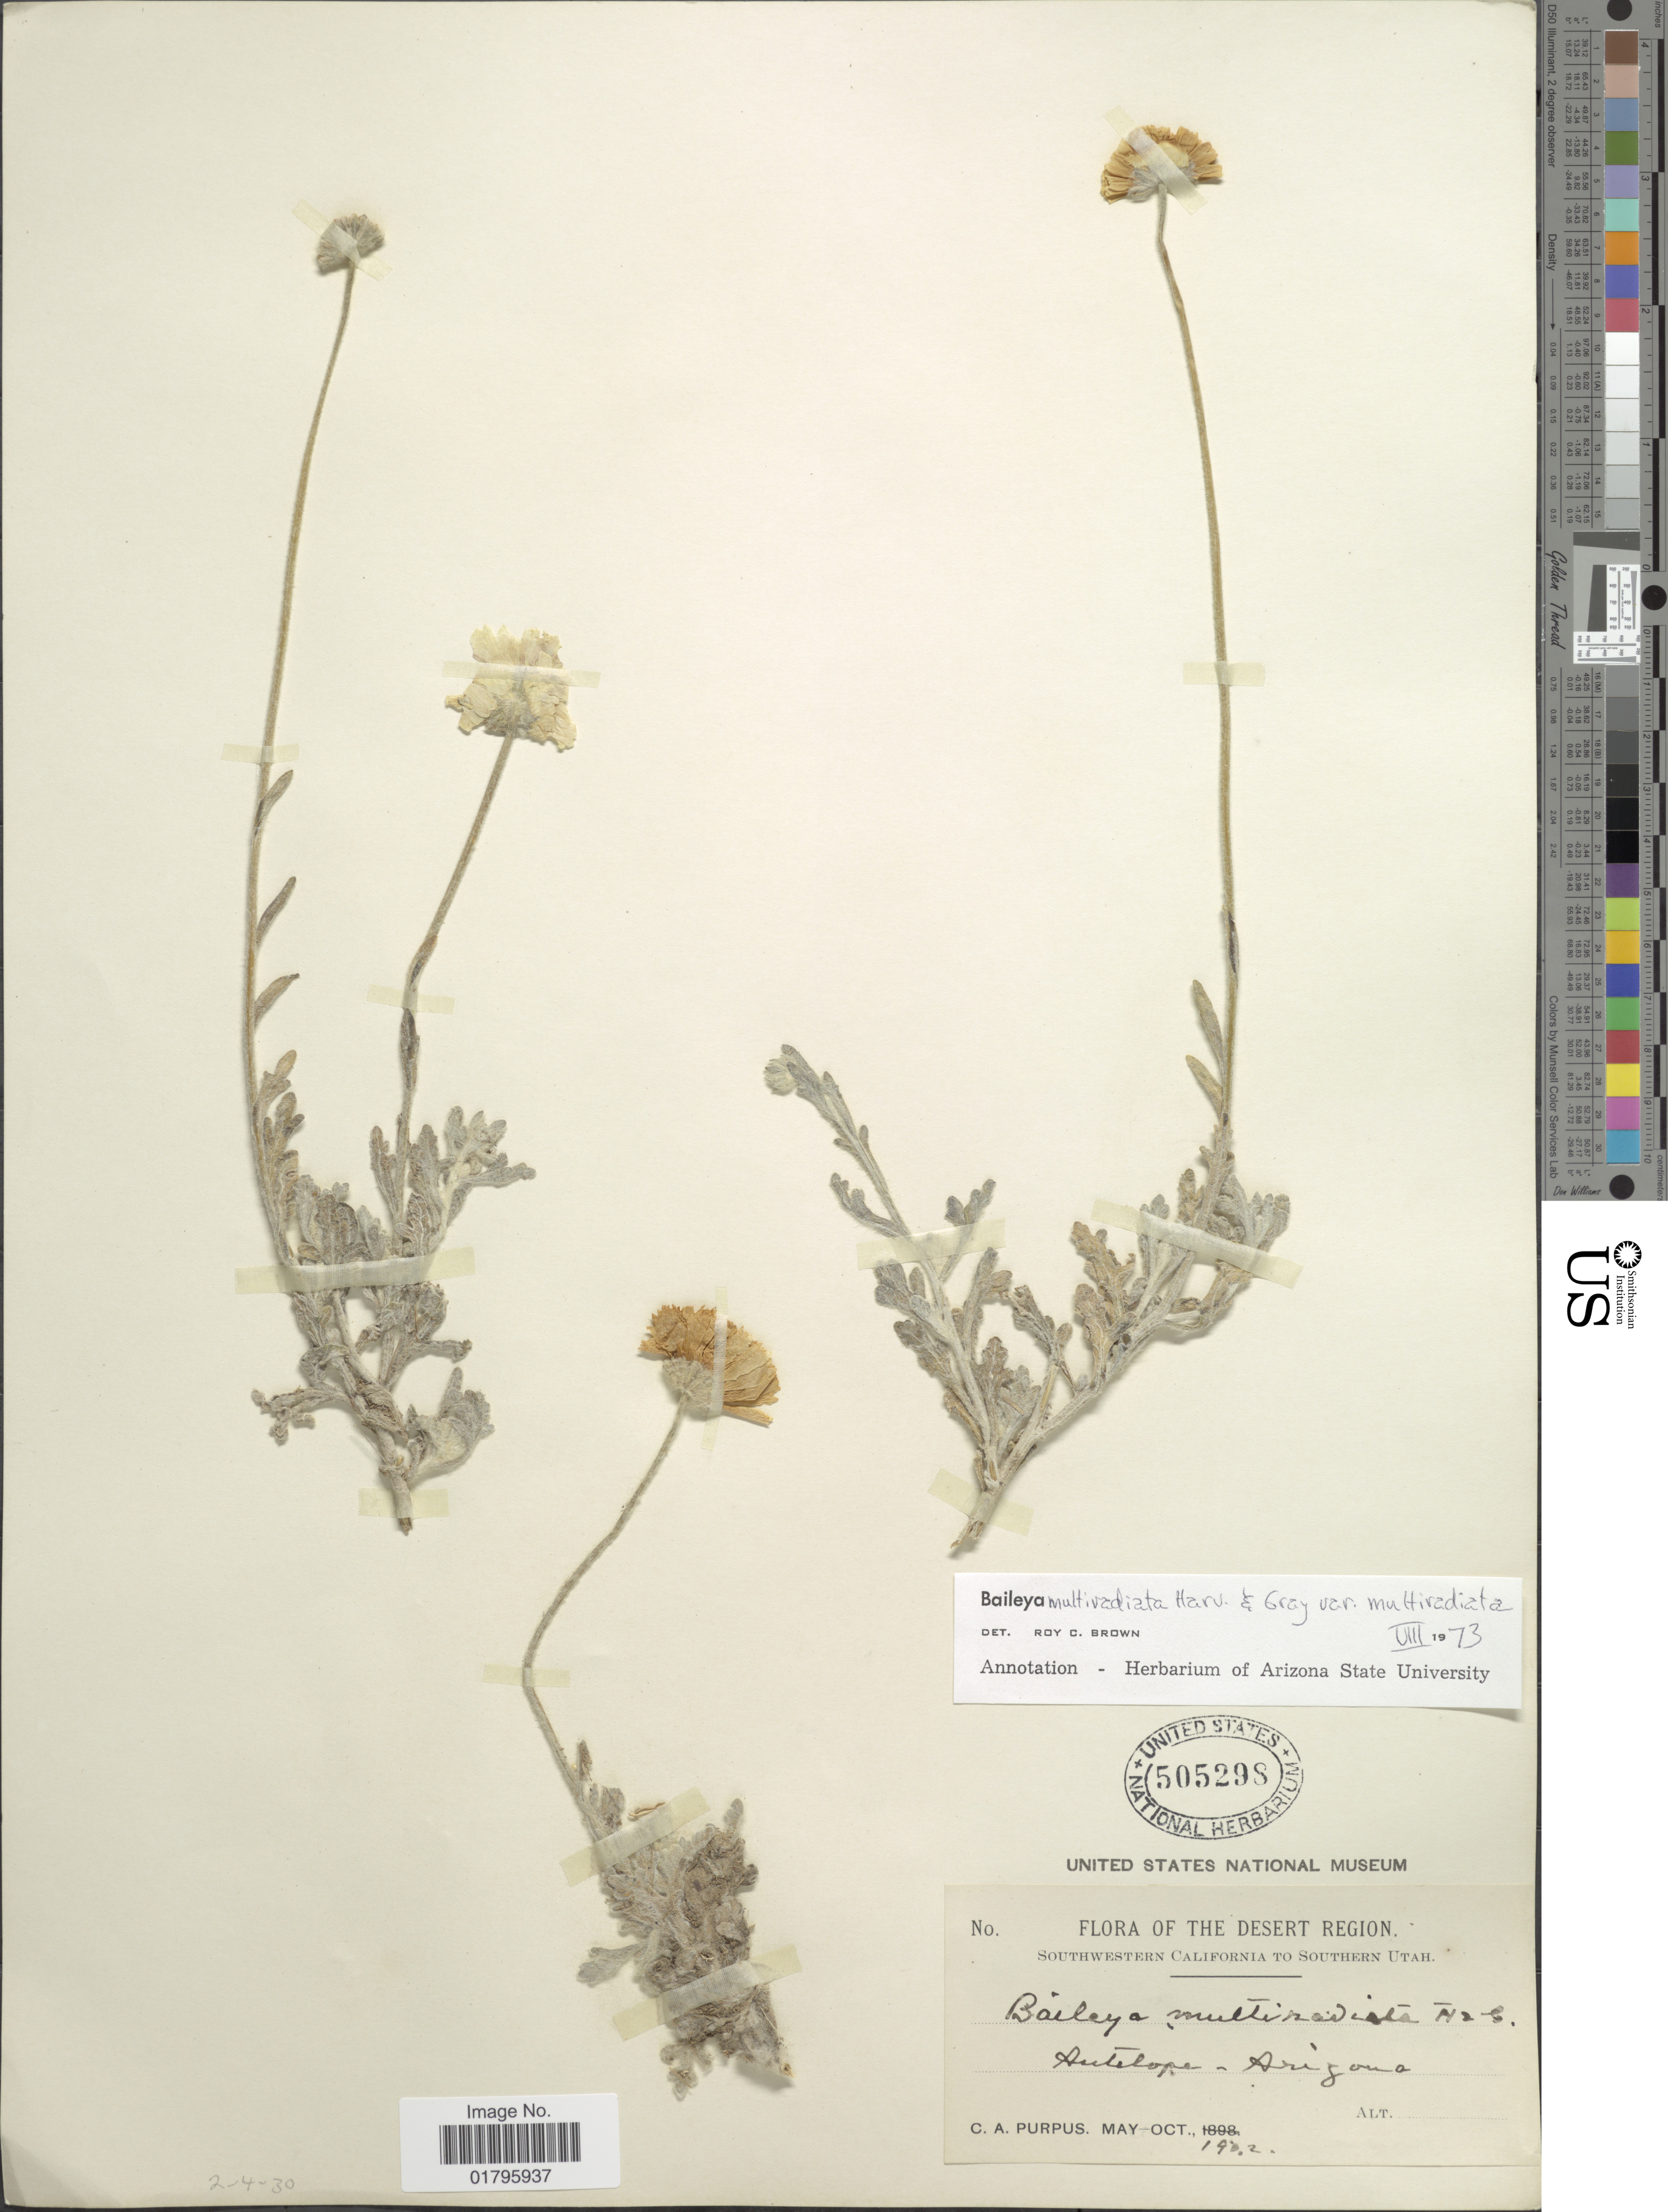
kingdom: Plantae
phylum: Tracheophyta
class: Magnoliopsida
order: Asterales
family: Asteraceae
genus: Baileya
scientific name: Baileya multiradiata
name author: Harv. & A. Gray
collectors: C. A. Purpus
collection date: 1902-05/1902-10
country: United States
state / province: Arizona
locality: Antelope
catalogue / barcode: US 505298